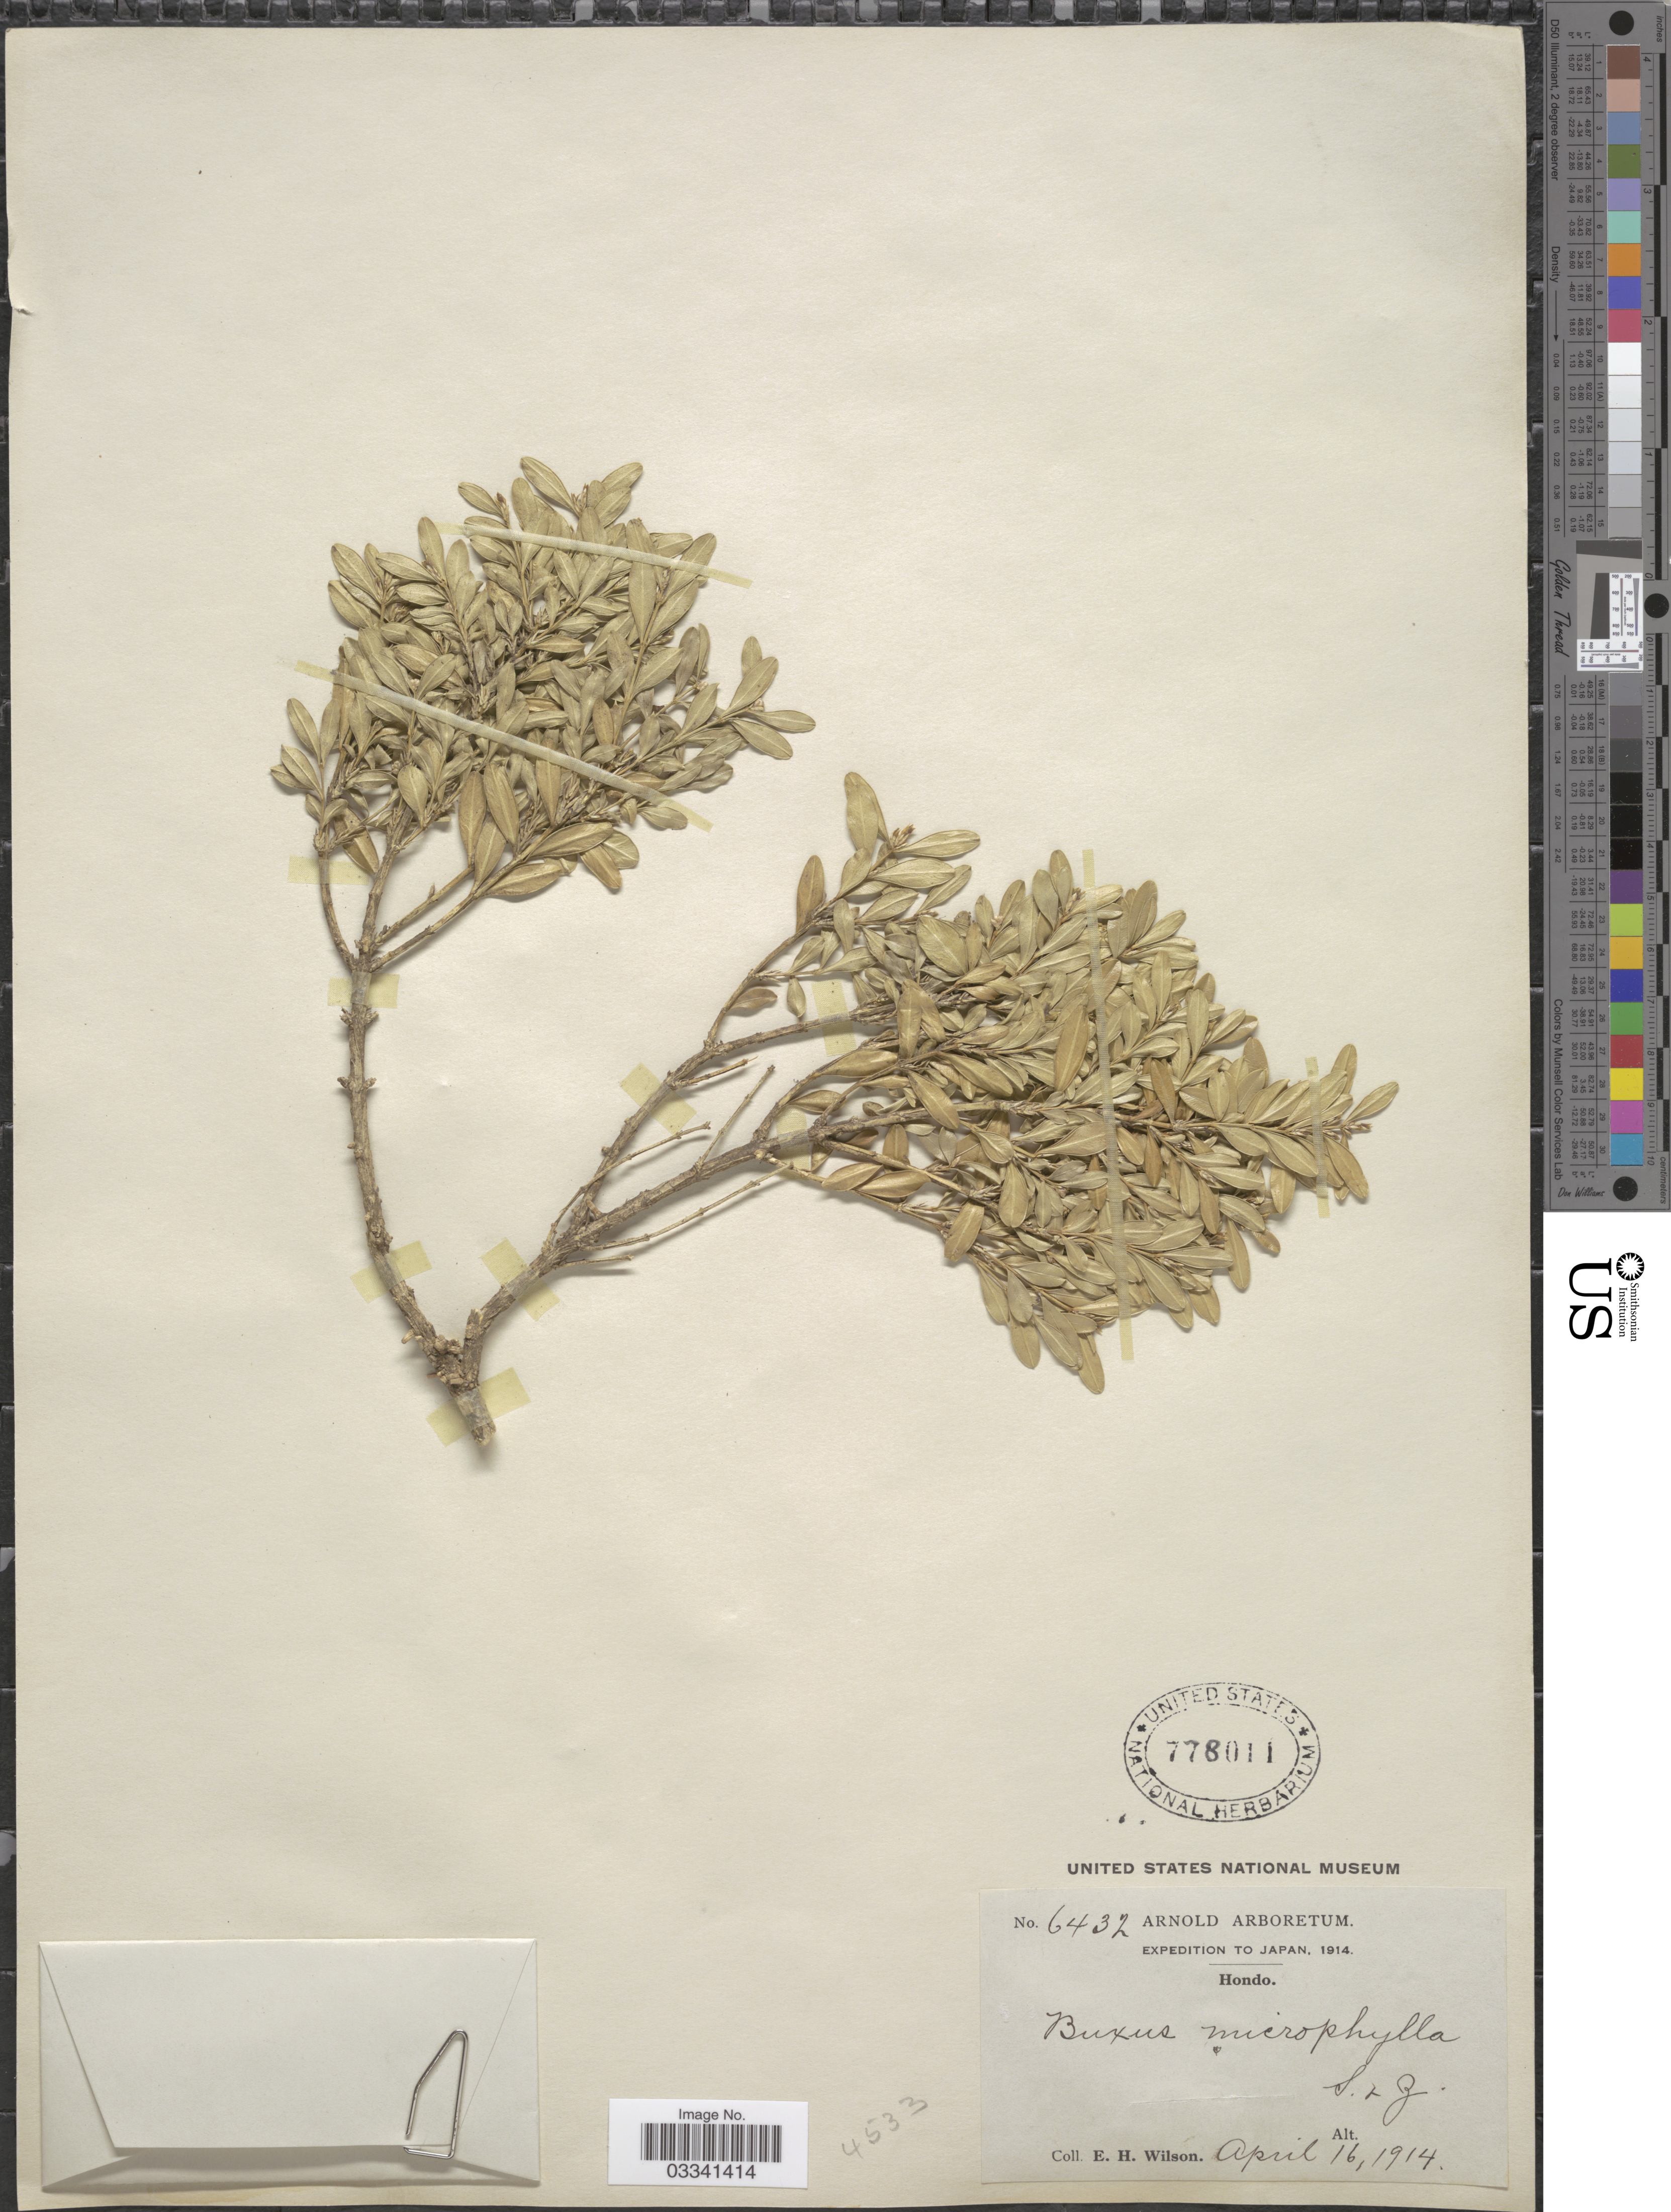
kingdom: Plantae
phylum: Tracheophyta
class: Magnoliopsida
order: Buxales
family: Buxaceae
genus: Buxus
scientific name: Buxus microphylla var. indet.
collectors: E. Wilson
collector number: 6432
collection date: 1914-04-16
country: Japan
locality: Hondo.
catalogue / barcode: US 778011